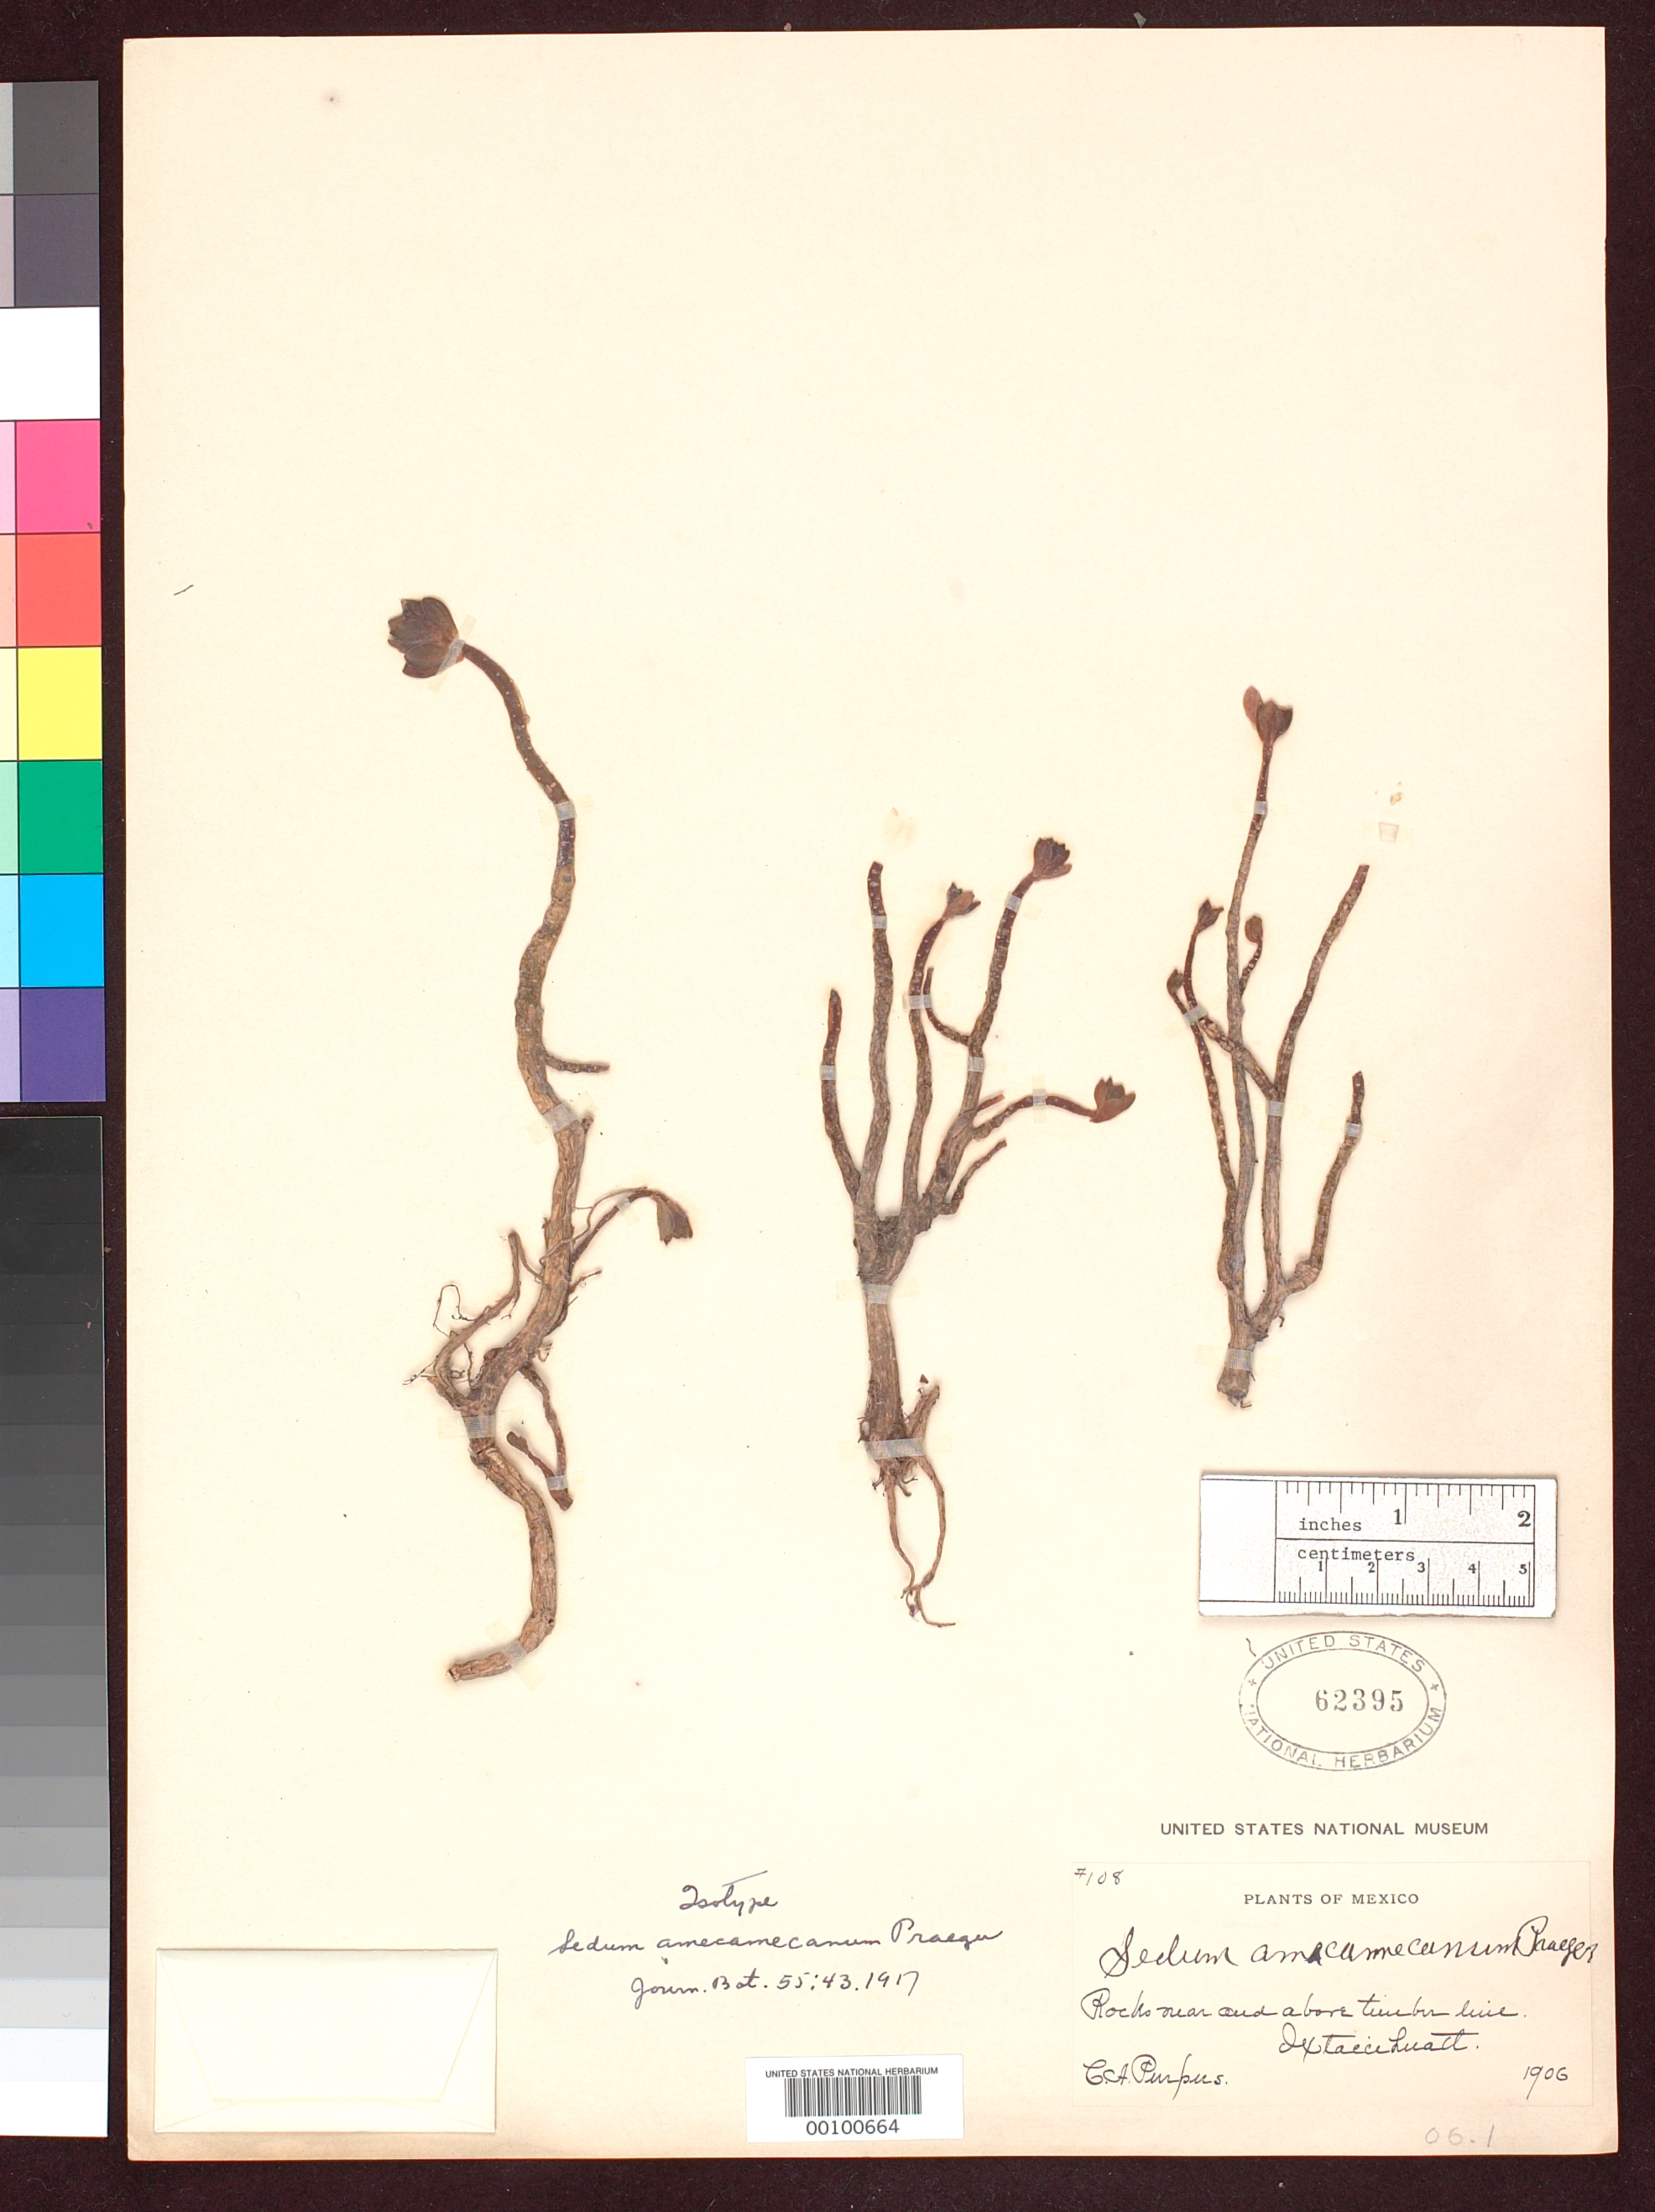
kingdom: Plantae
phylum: Tracheophyta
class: Magnoliopsida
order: Saxifragales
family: Crassulaceae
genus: Sedum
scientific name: Sedum amecamecanum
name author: Praeger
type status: Type Collection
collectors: C. A. Purpus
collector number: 108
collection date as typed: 1906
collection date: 1906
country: Mexico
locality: Ixtacehualt.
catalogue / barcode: US 62395